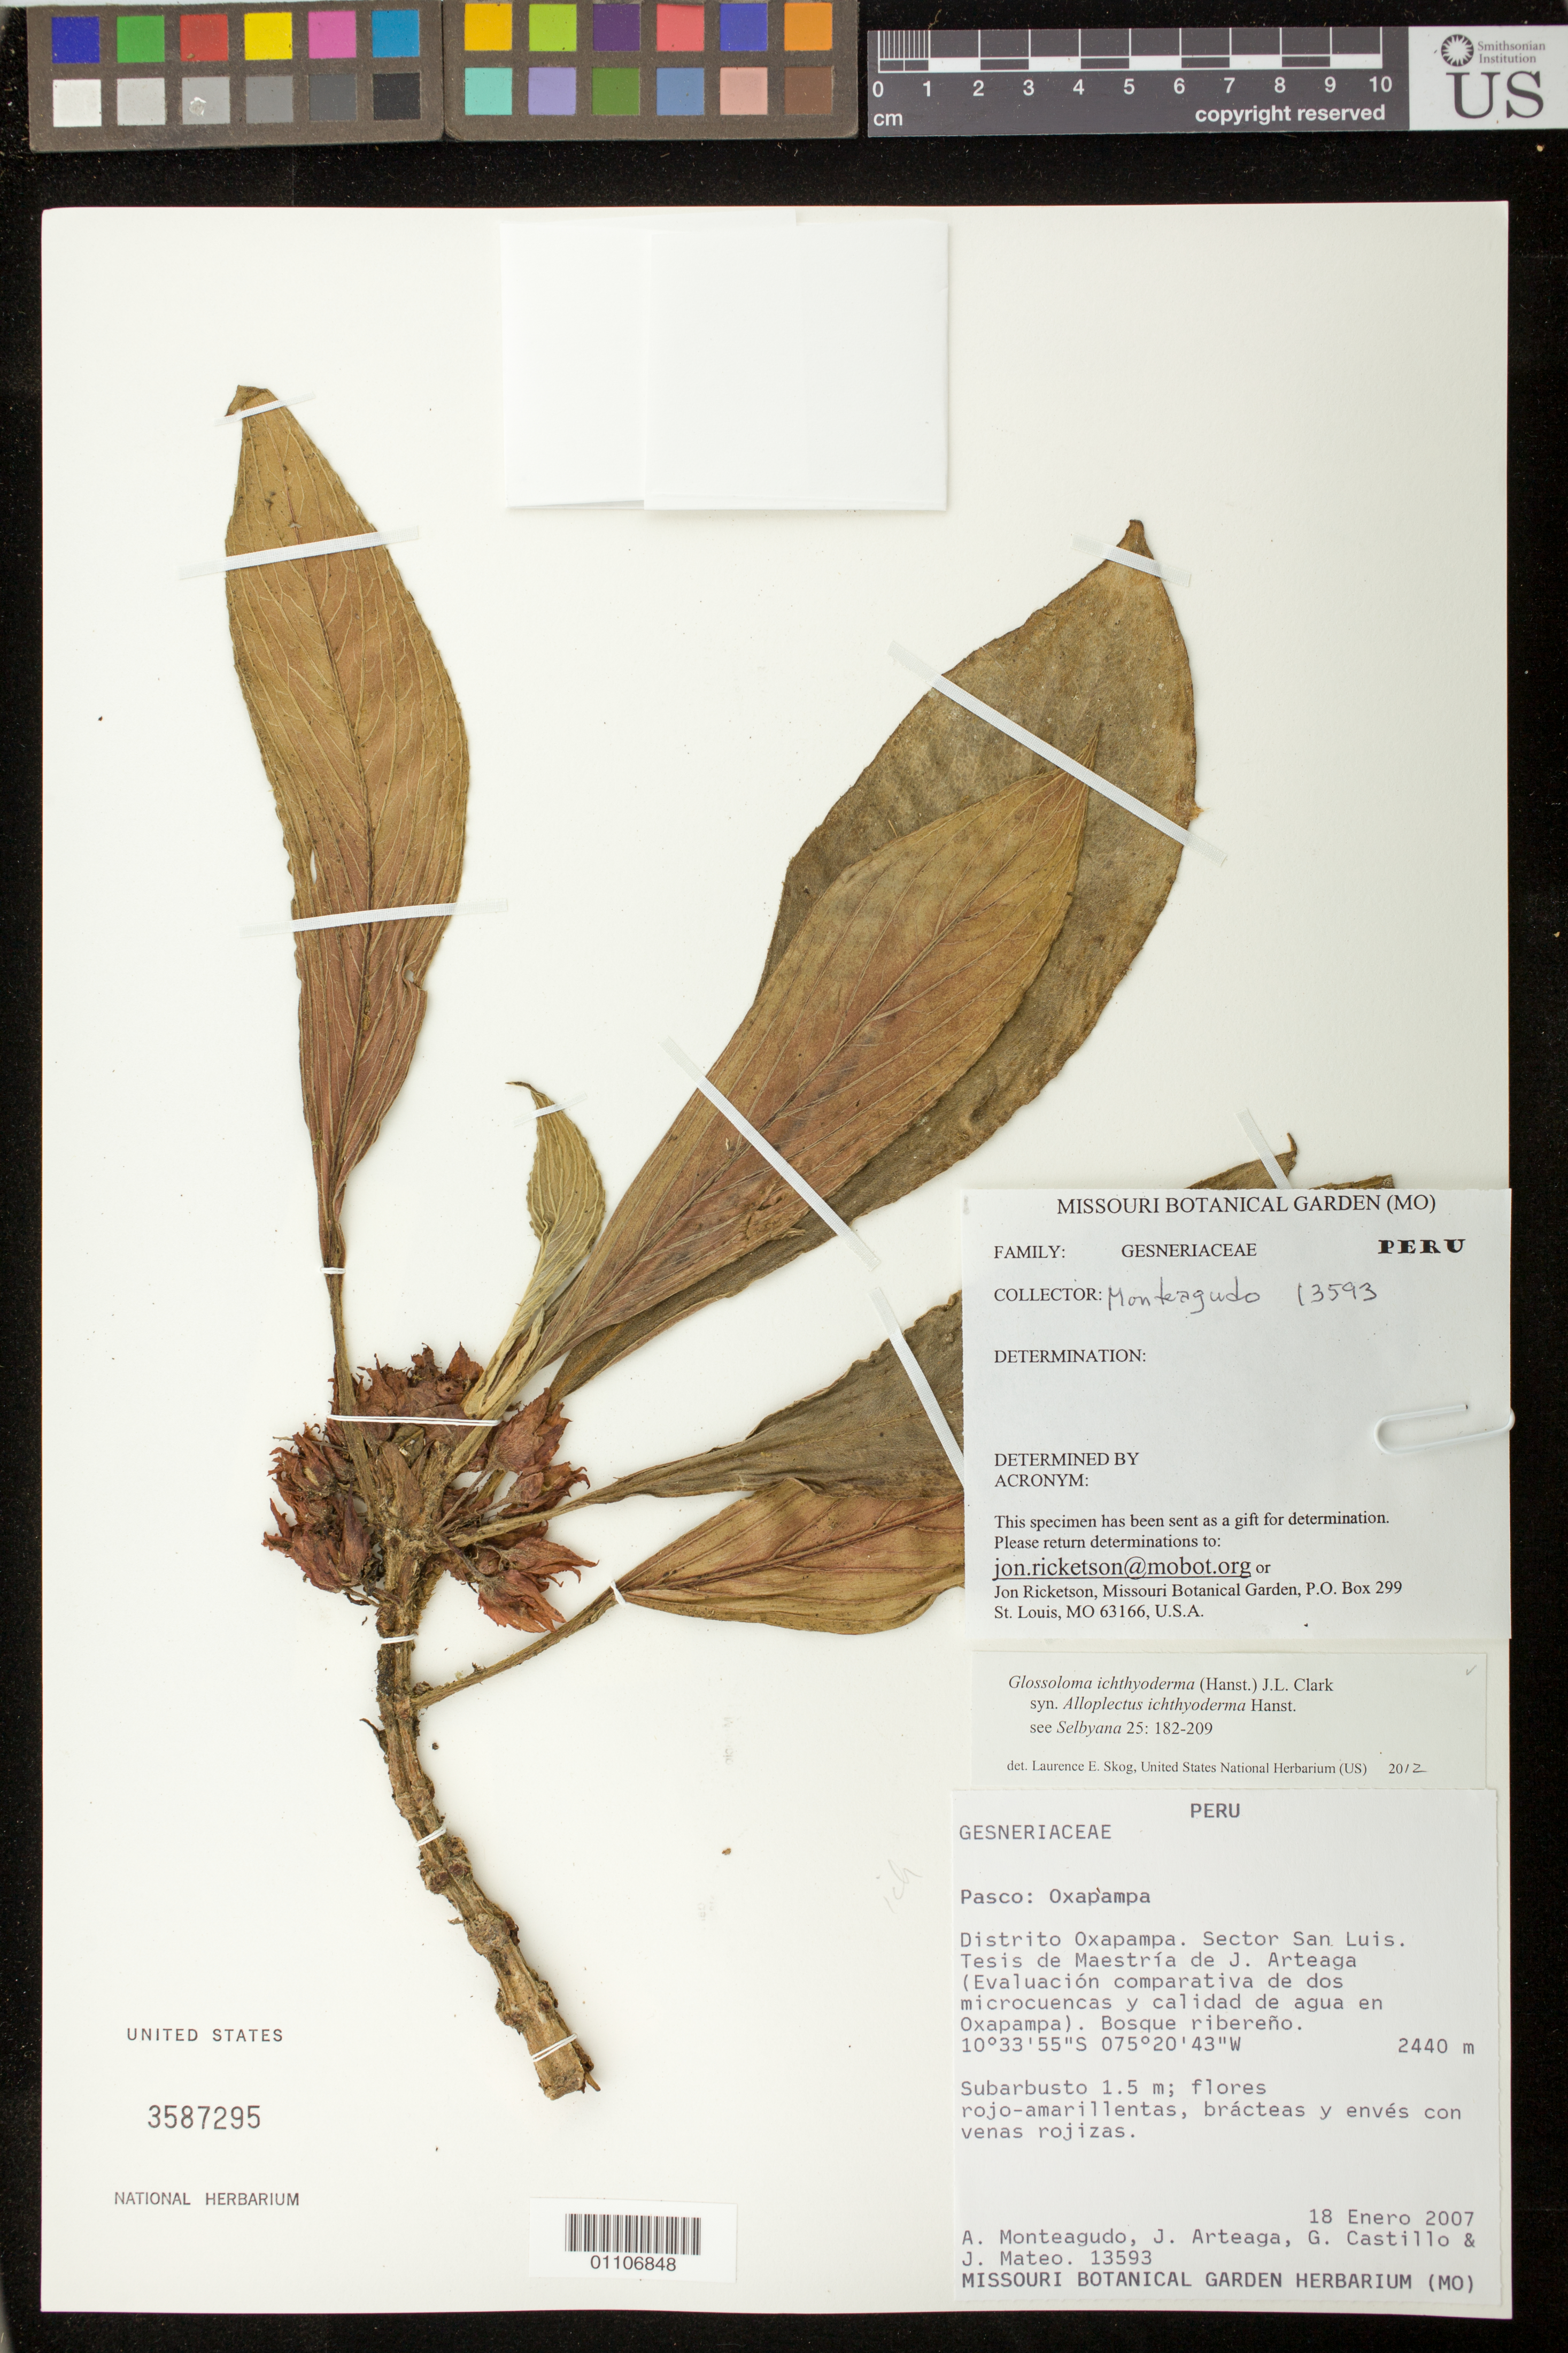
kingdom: Plantae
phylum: Tracheophyta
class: Magnoliopsida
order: Lamiales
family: Gesneriaceae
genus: Glossoloma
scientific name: Glossoloma ichthyoderma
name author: (Hanst.) J.L. Clark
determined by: Skog, Laurence E.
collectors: A. Monteagudo, J. Arteaga, G. Castillo C. & J. Mateo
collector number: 13593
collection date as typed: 18 Jan 2007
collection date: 2007-01-18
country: Peru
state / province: Pasco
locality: Oxapampa: Distrito Oxapampa. Sector San Luis. Tesis de Maestria de J. Arteaga (Evaluacion comparativa de dos microcuencas y calidad de agua en Oxapampa)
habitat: Bosque ribereno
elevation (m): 2440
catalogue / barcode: US 3587295